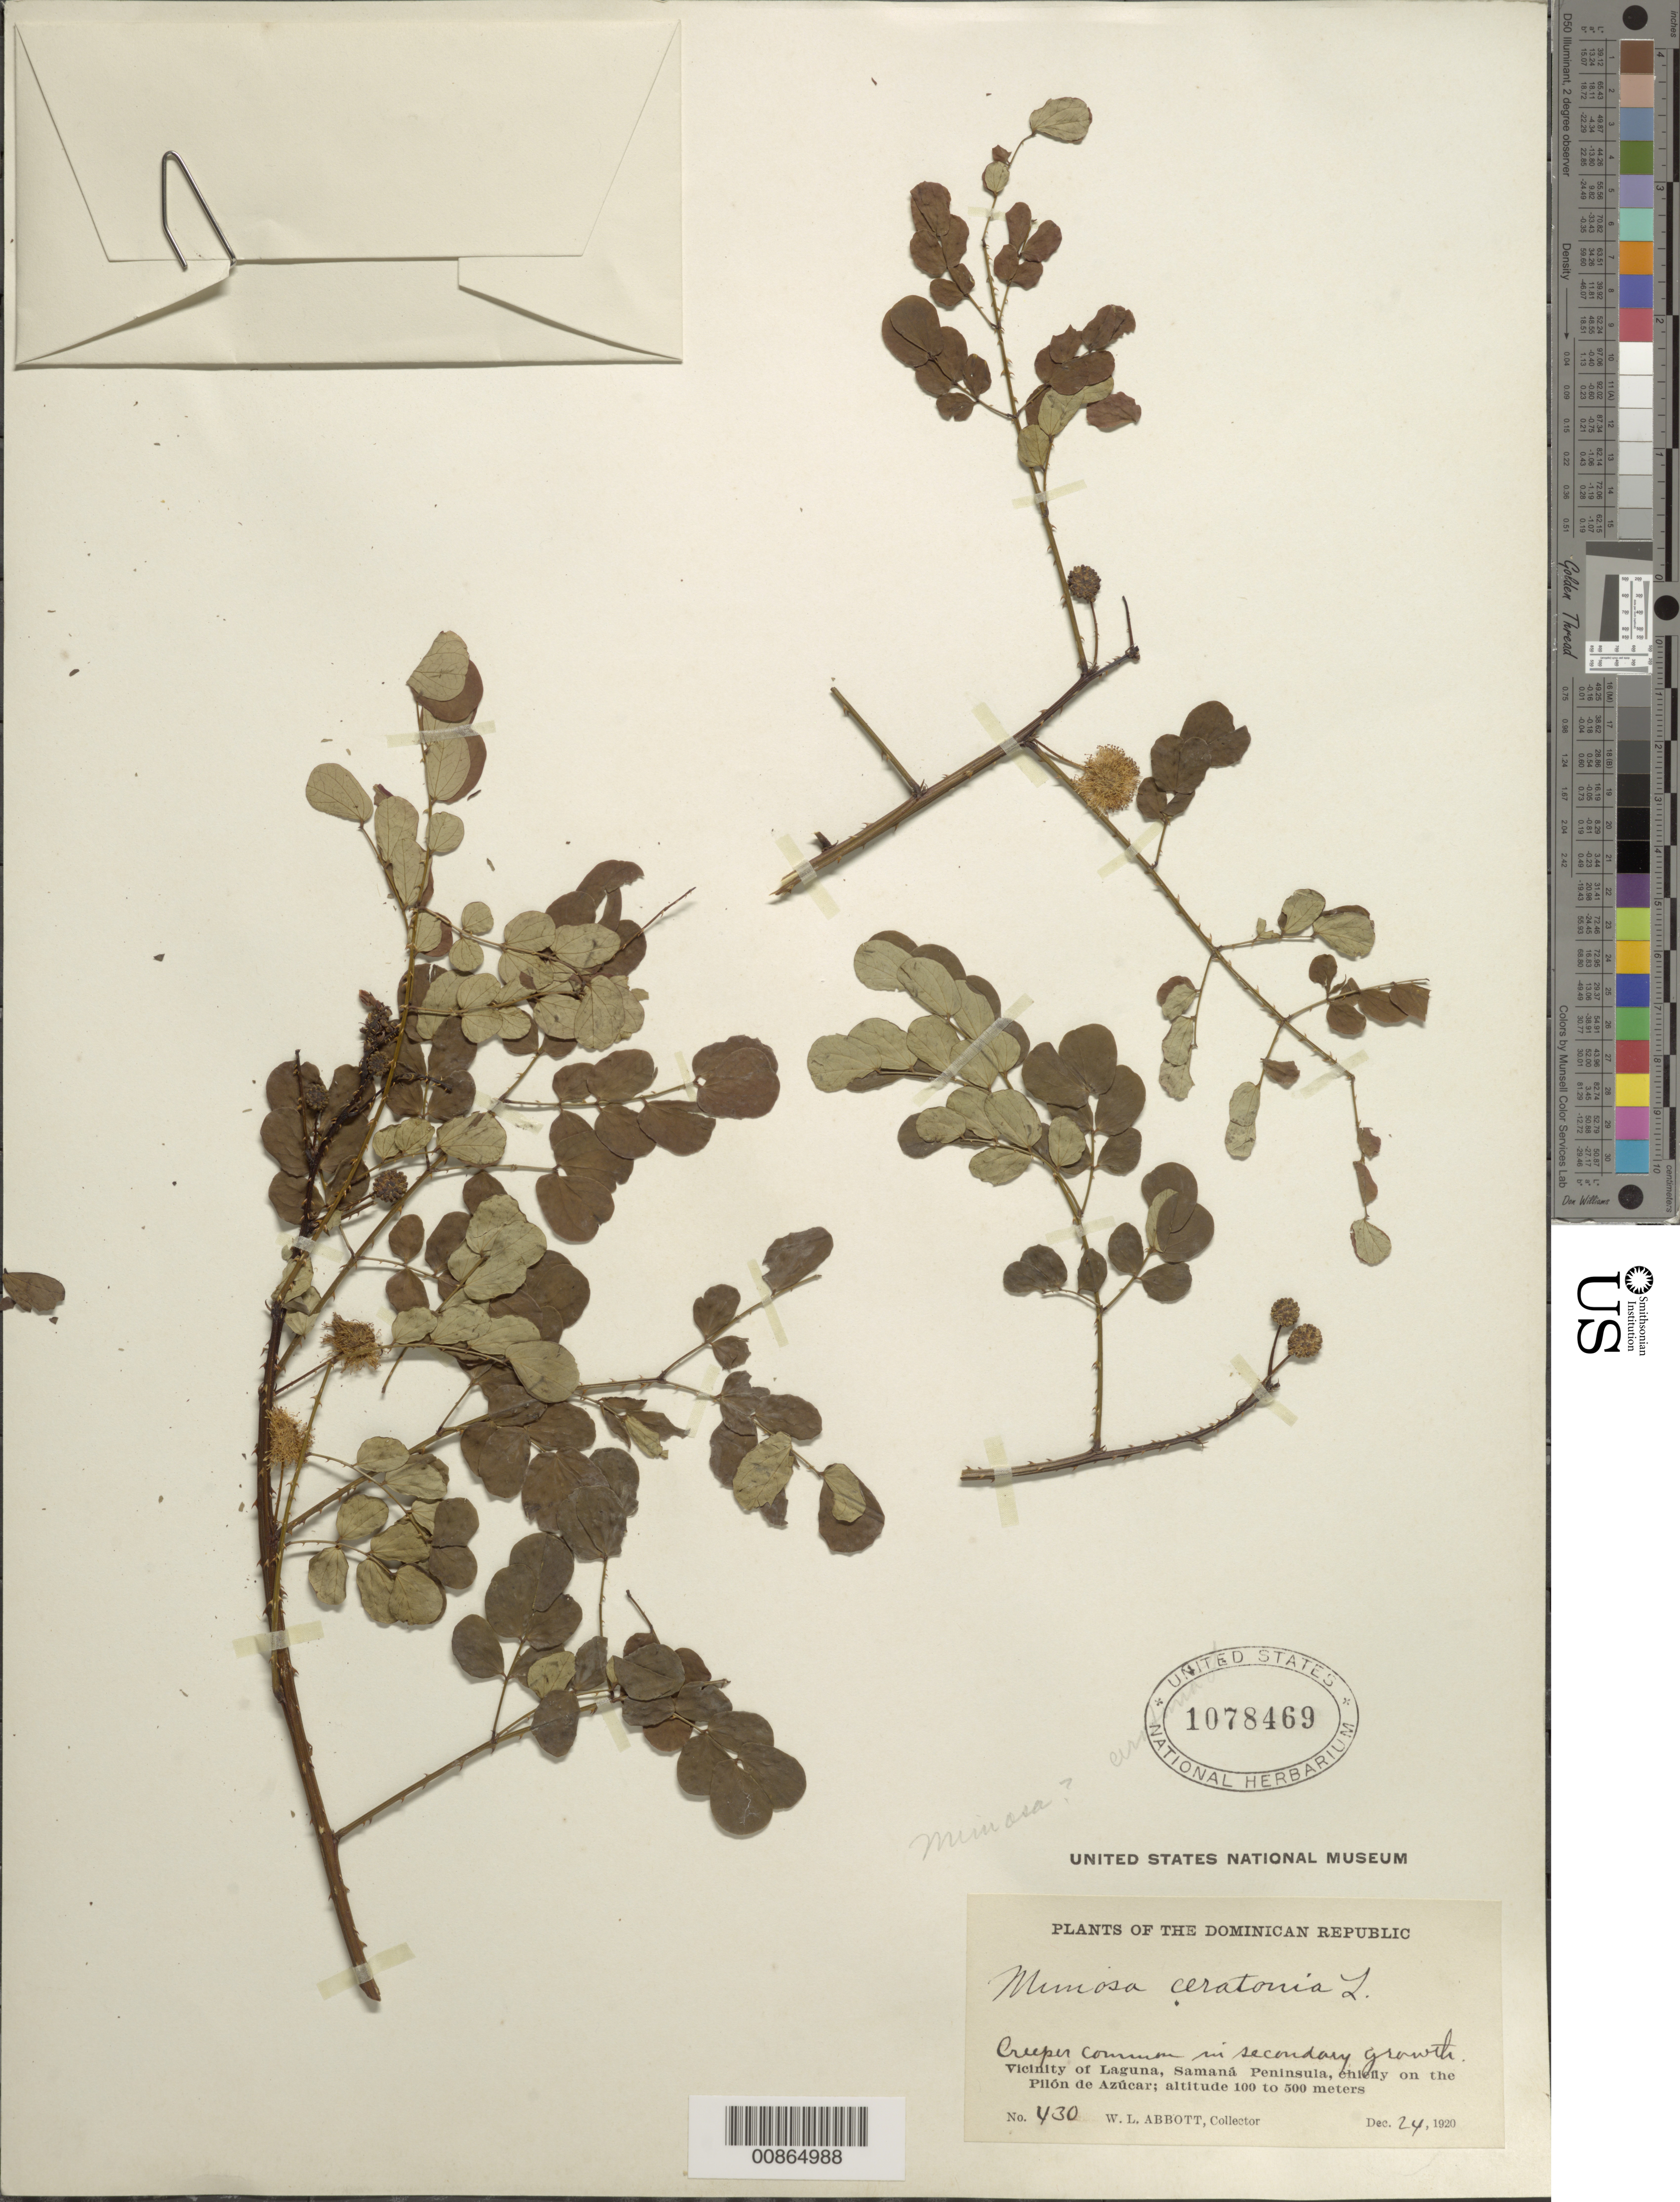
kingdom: Plantae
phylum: Tracheophyta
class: Magnoliopsida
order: Fabales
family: Fabaceae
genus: Mimosa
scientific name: Mimosa ceratonia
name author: L.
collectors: W. L. Abbott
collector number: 430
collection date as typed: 24 Dec 1920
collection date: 1920-12-24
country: Dominican Republic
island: Hispaniola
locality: Vicinity of Laguna, Samaná Peninsula, chiefly on the Pilón de Azúcar.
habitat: Creeper, common in secondary growth.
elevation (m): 100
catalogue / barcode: US 1078469